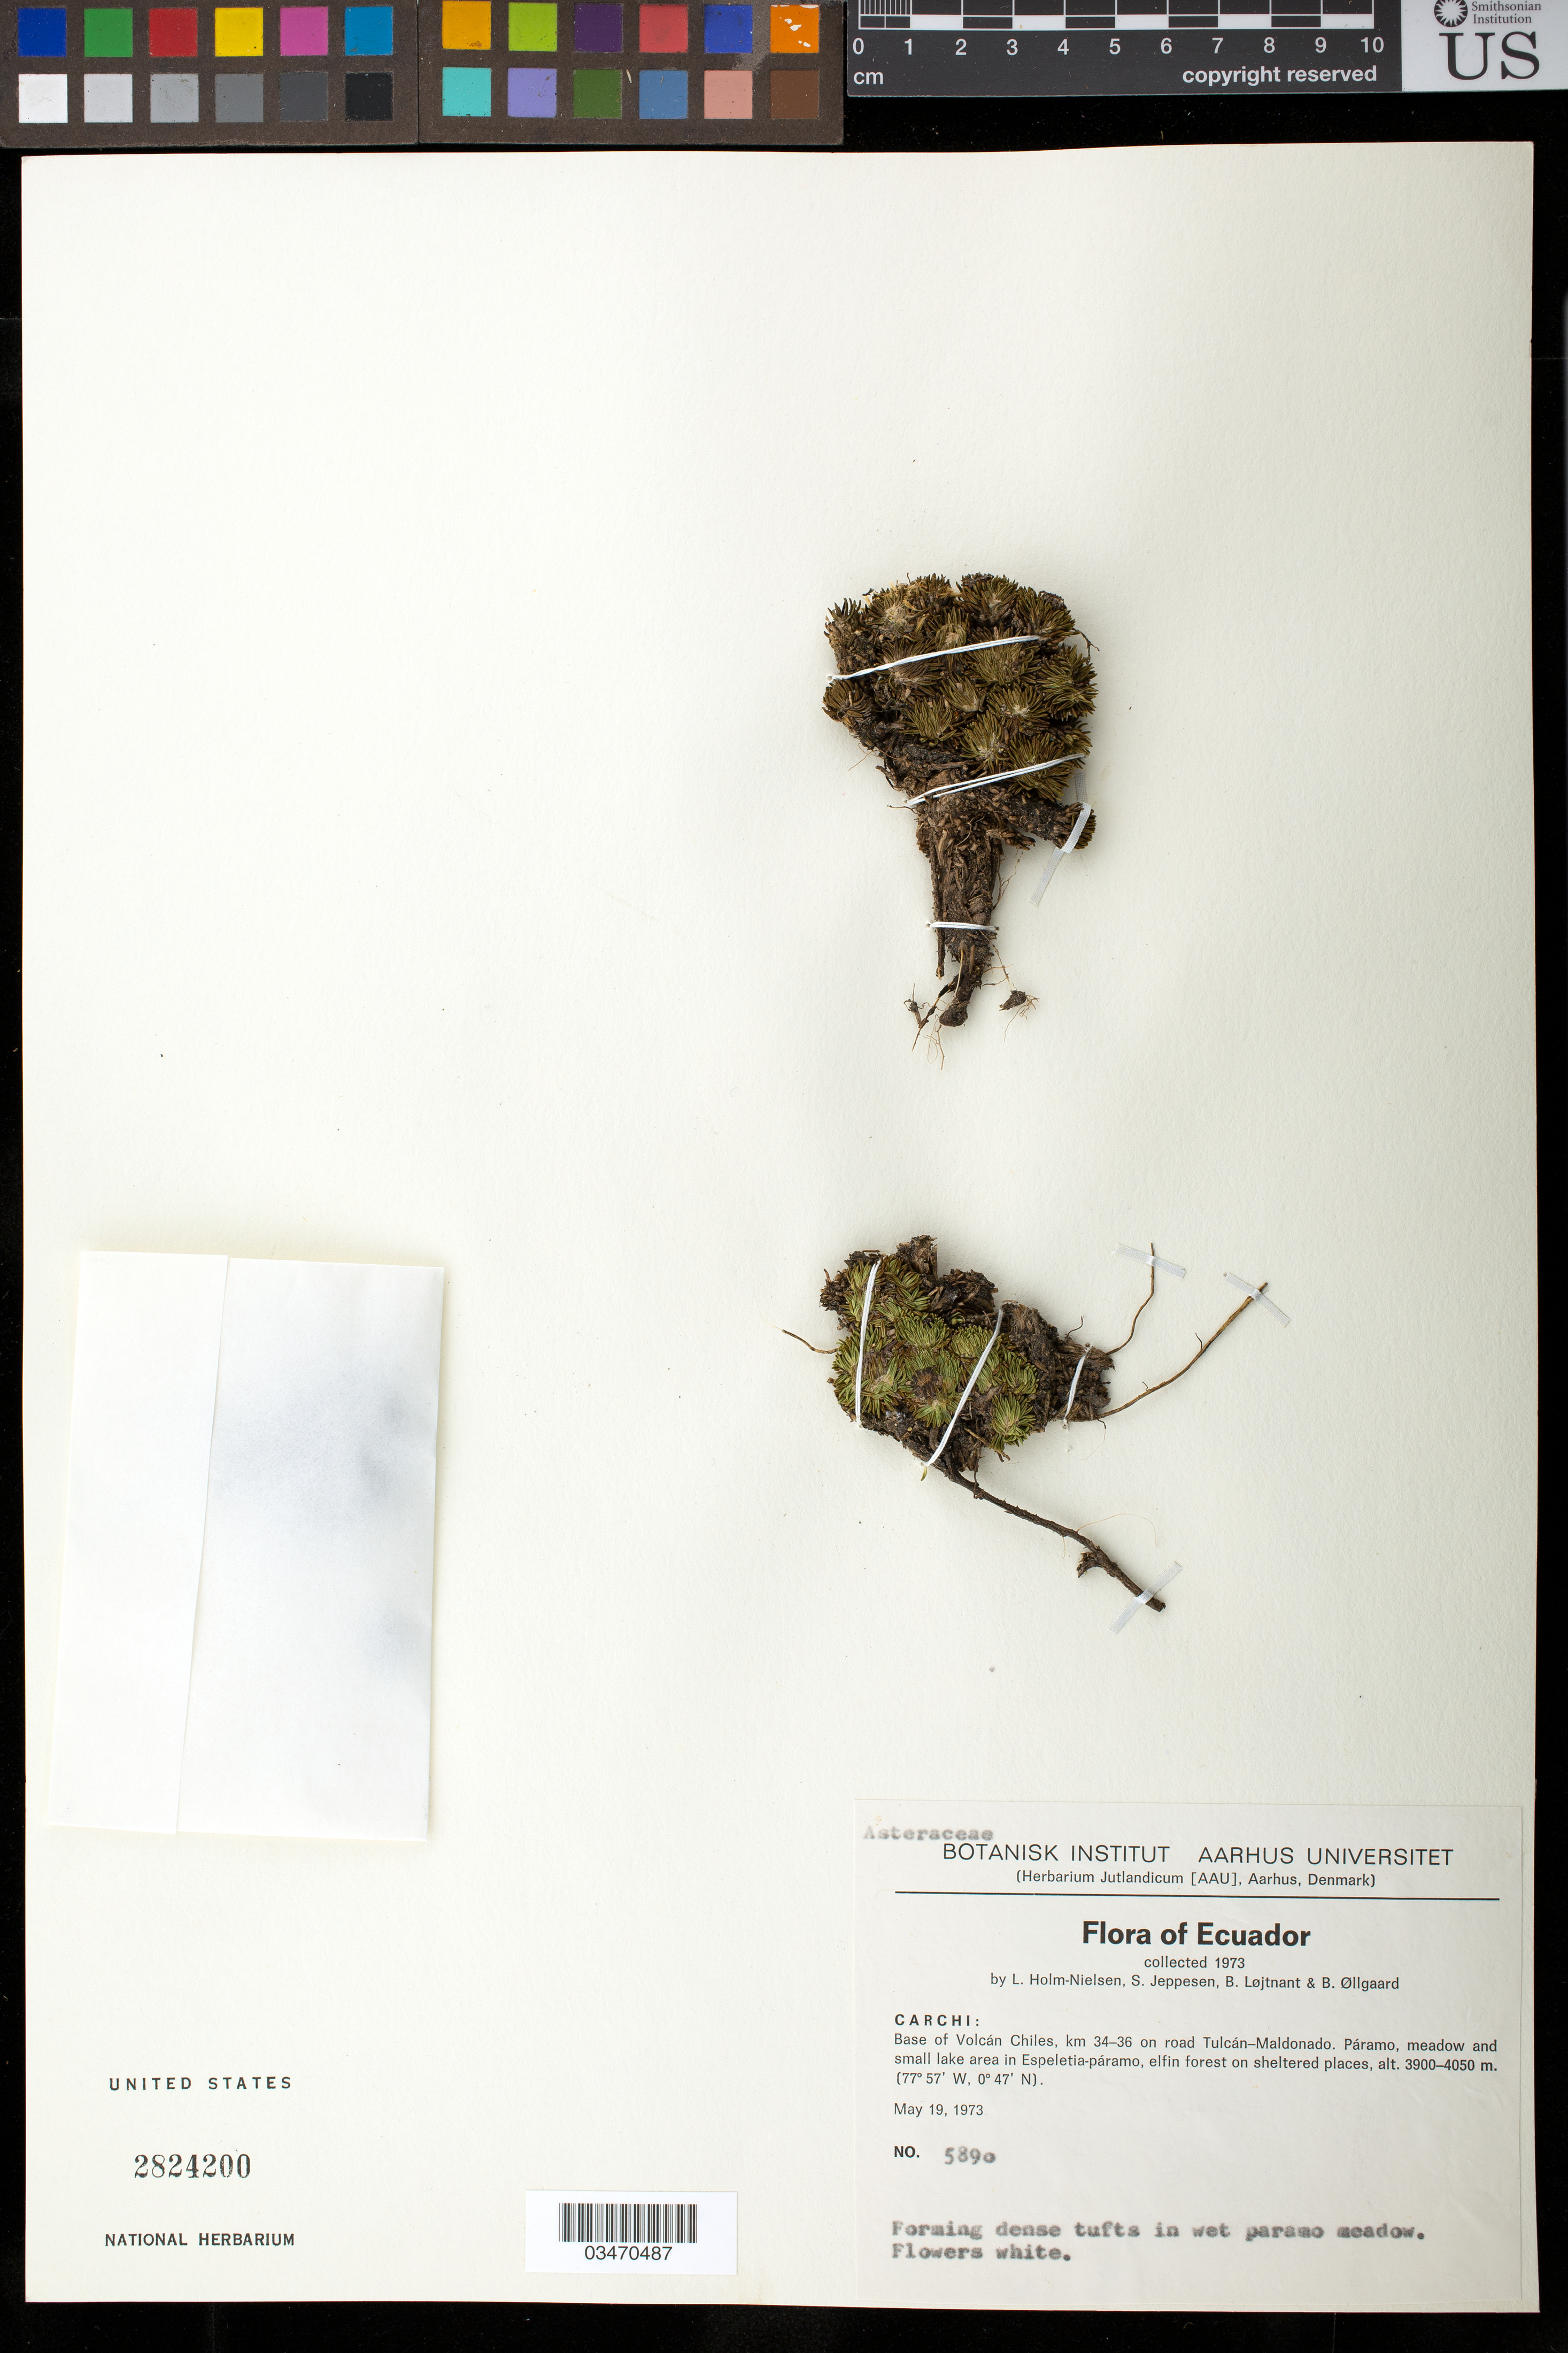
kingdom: Plantae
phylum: Tracheophyta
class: Magnoliopsida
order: Asterales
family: Asteraceae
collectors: L. B. Holm-Nielsen & S. Jeppesen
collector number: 5890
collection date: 1973-05-19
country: Ecuador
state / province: Carchi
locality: Base of Volcan Chiles, km 34-36 on road Tulcan-Maldonado.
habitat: Paramo meadow and small lake area in Espeletia-paramo, elfin forest on sheltered places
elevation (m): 3900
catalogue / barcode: US 2824200